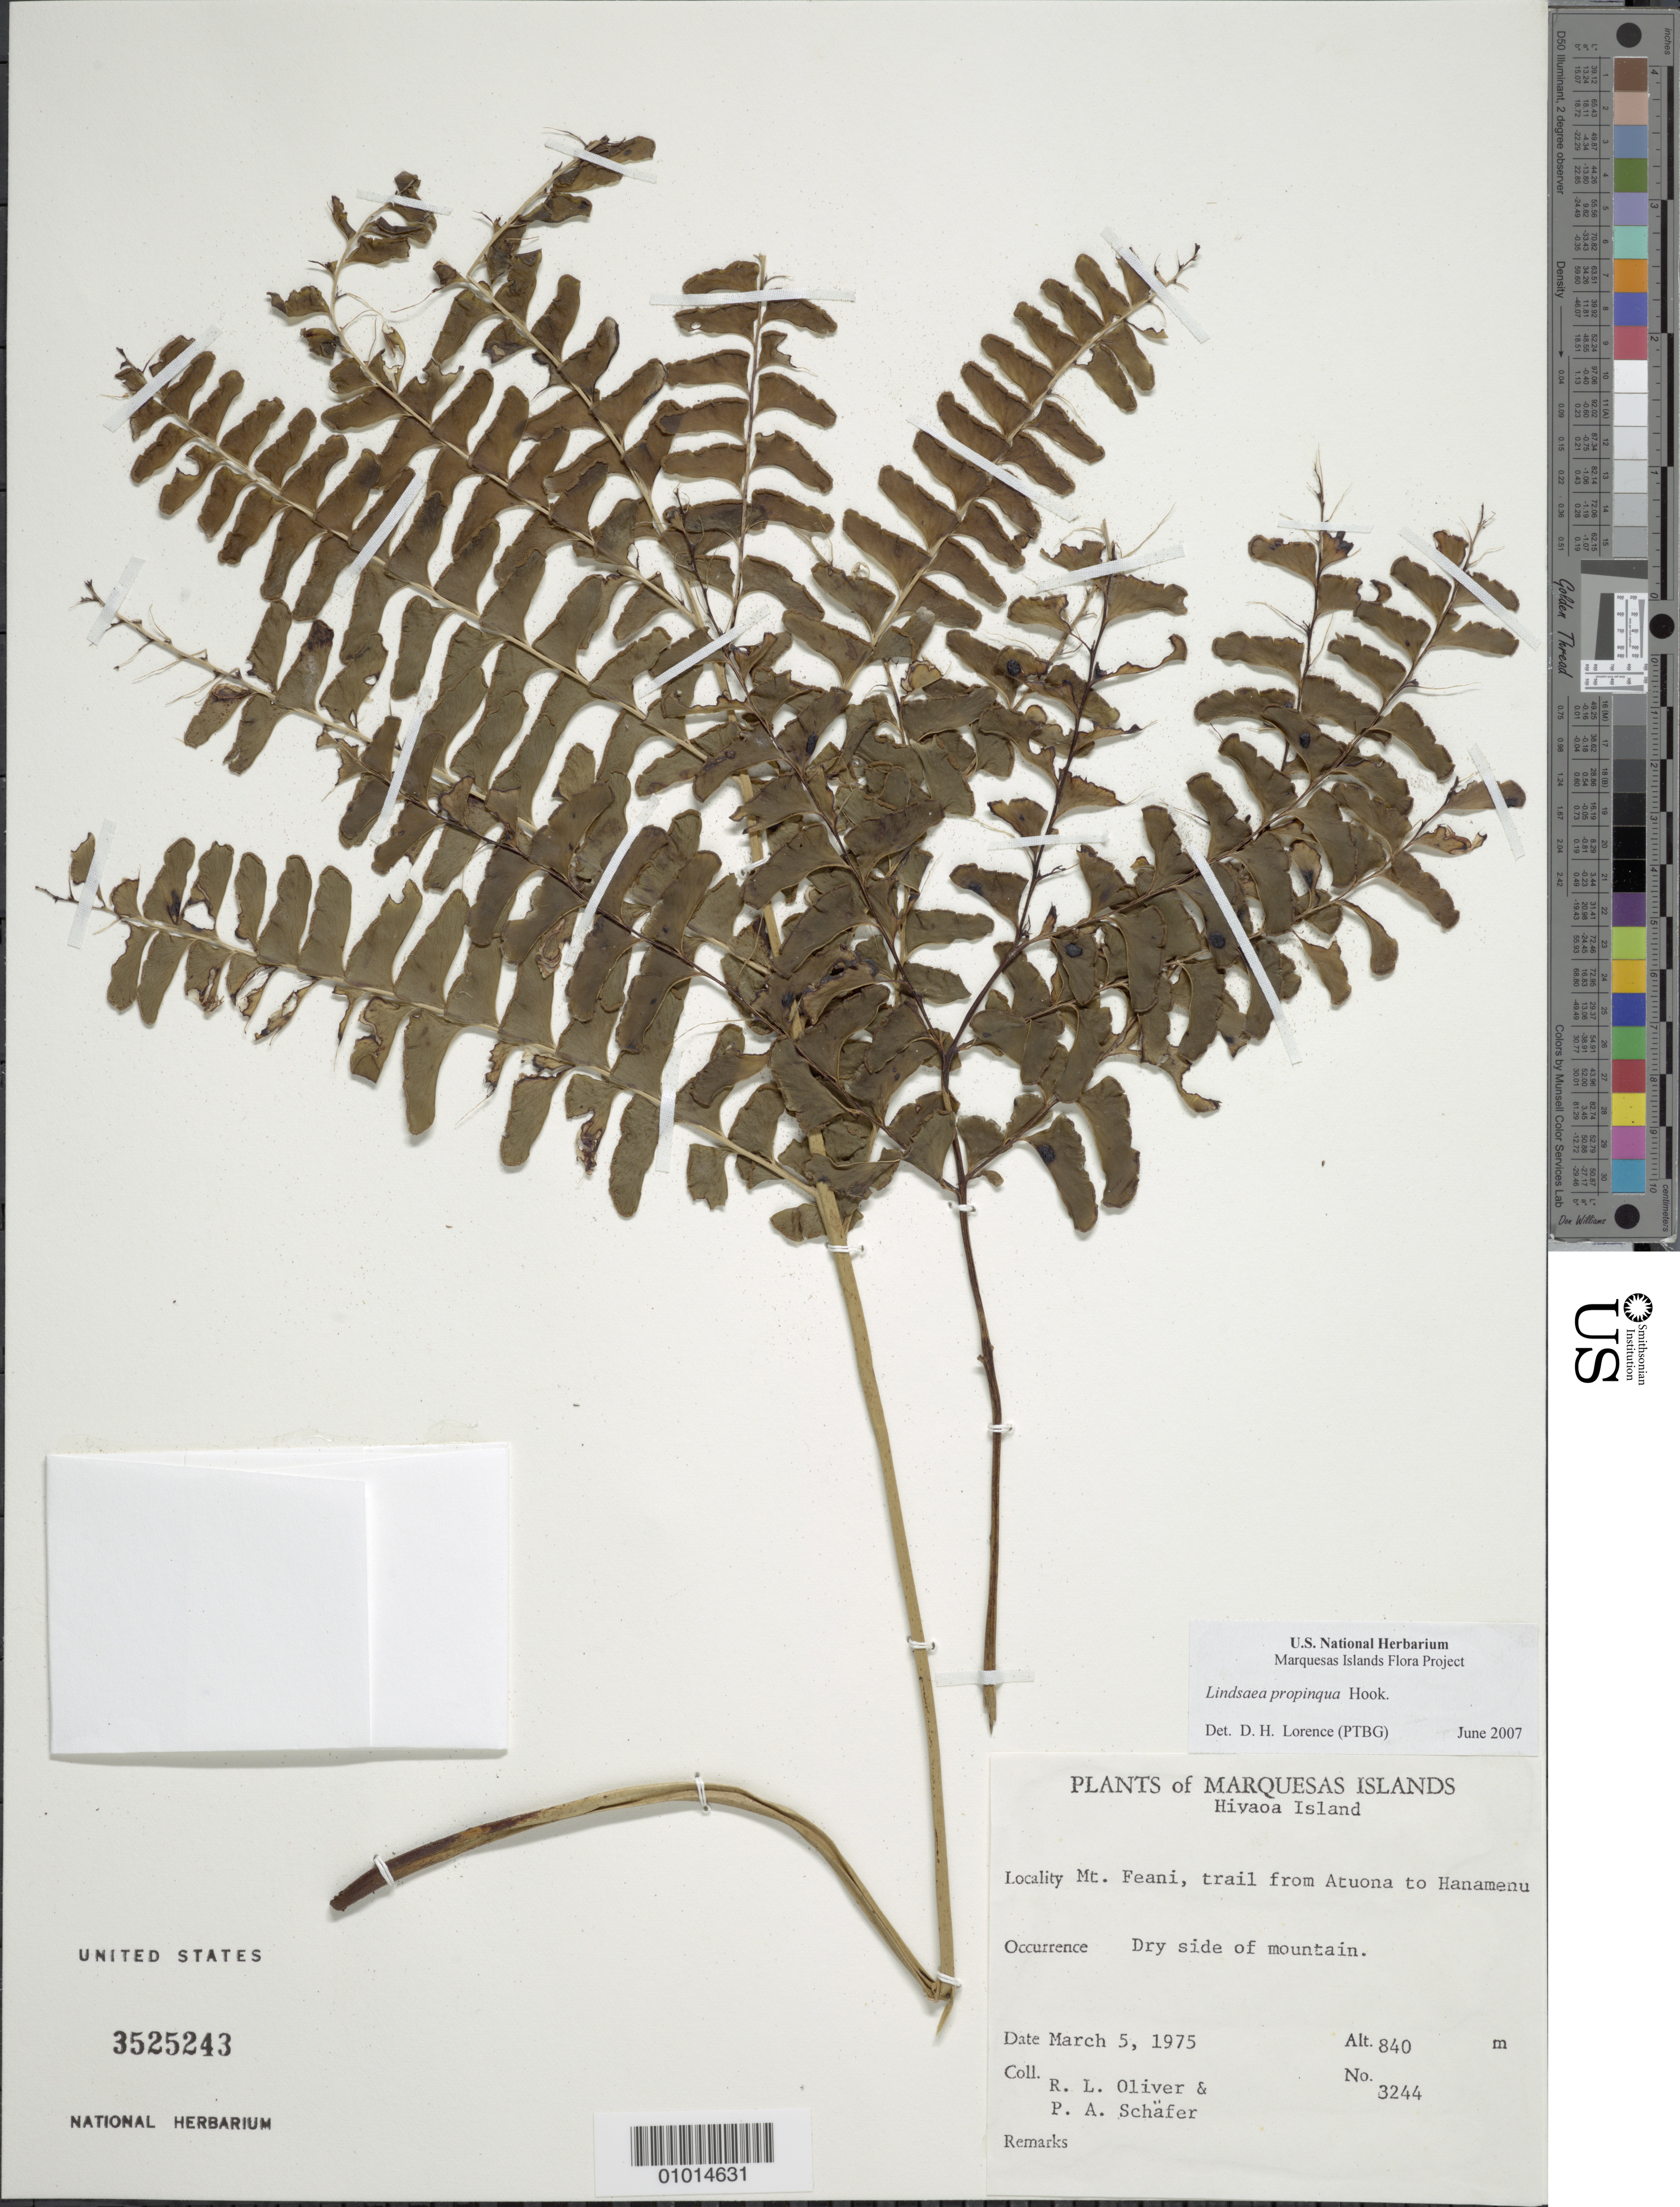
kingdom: Plantae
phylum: Tracheophyta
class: Polypodiopsida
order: Polypodiales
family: Lindsaeaceae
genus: Lindsaea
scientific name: Lindsaea propinqua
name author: Hook.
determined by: Lorence, David H., (PTBG), National Tropical Botanical Garden (UNITED STATES)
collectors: R. L. Oliver & P. A. Schäfer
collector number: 3244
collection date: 1975-03-05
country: French Polynesia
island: Hiva Oa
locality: Mt. Feani, trail from Atuona to Hanamenu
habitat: Dry side of mountain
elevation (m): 840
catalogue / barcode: US 3525234